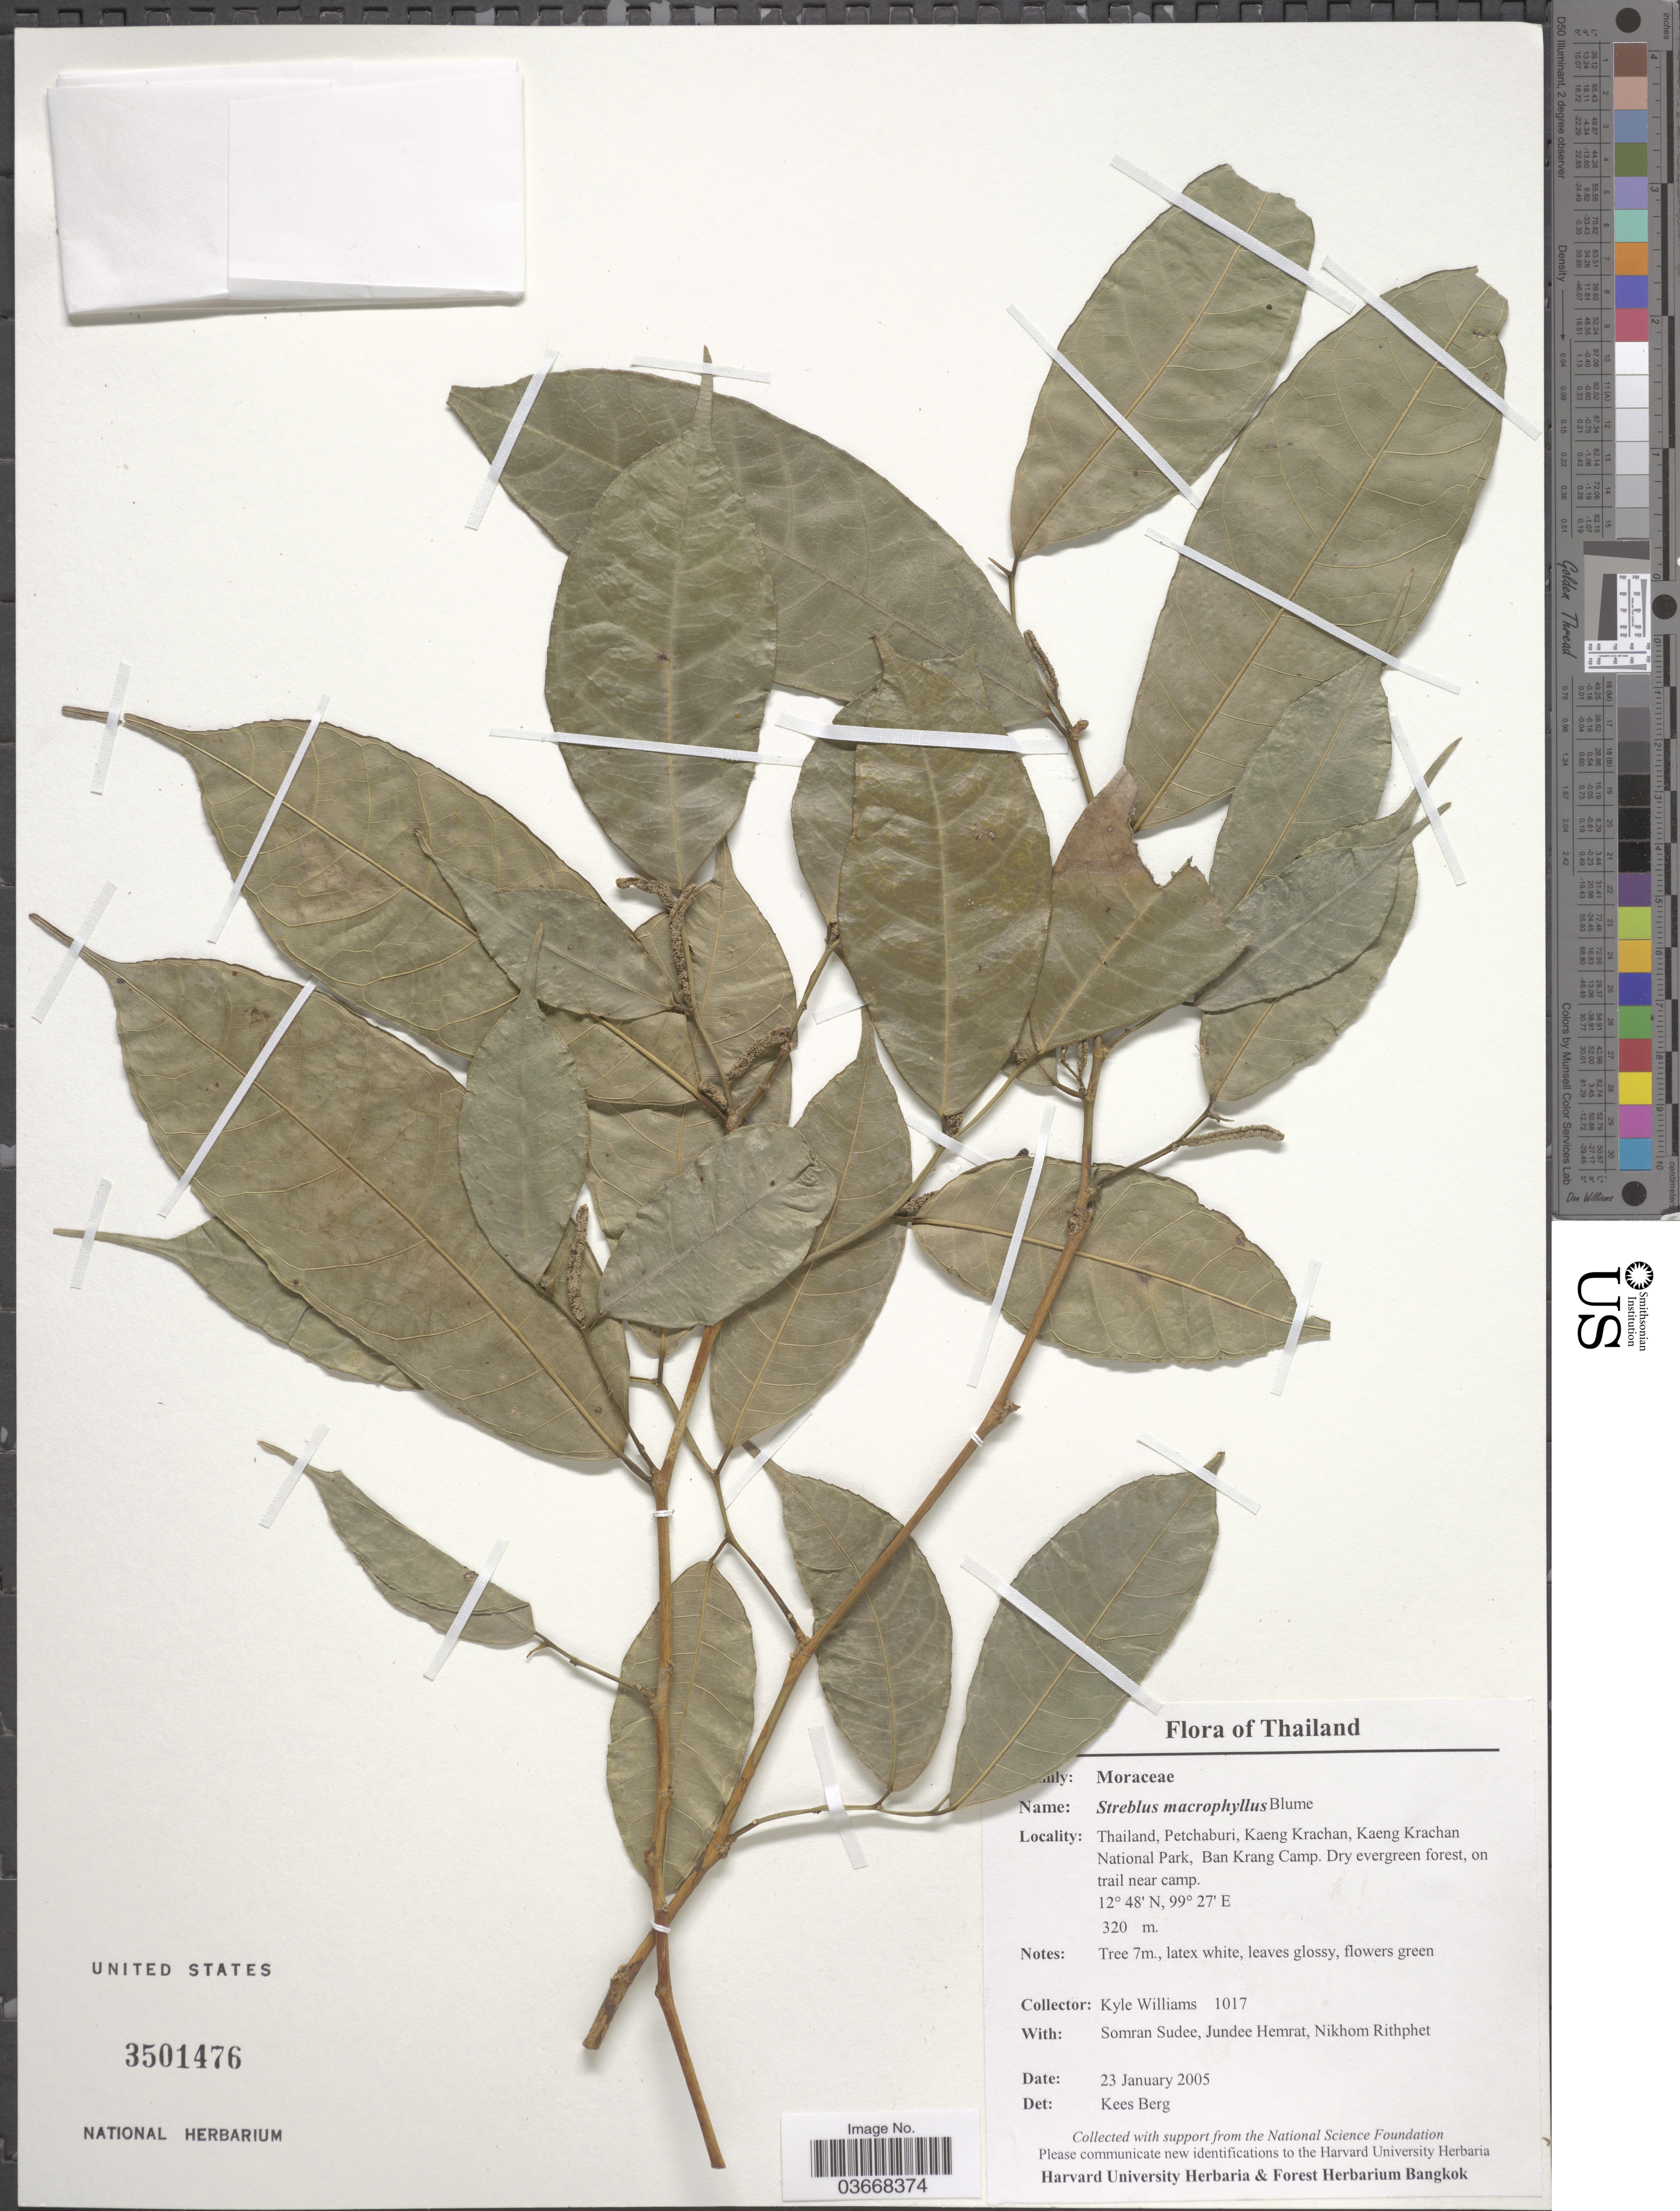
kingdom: Plantae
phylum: Tracheophyta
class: Magnoliopsida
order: Rosales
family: Moraceae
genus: Taxotrophis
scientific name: Taxotrophis macrophylla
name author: (Blume) Boerl.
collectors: K. J. Williams, S. Sudee, J. Hemrat & N. Rithphet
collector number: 1017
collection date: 2005-01-23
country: Thailand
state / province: Phetchaburi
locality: Petchaburi, Kaeng Krachan, Kaeng Krachan National Park, Ban Krang Camp. Dry evergreen forest, on trail near camp.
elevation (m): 320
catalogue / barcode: US 3501476